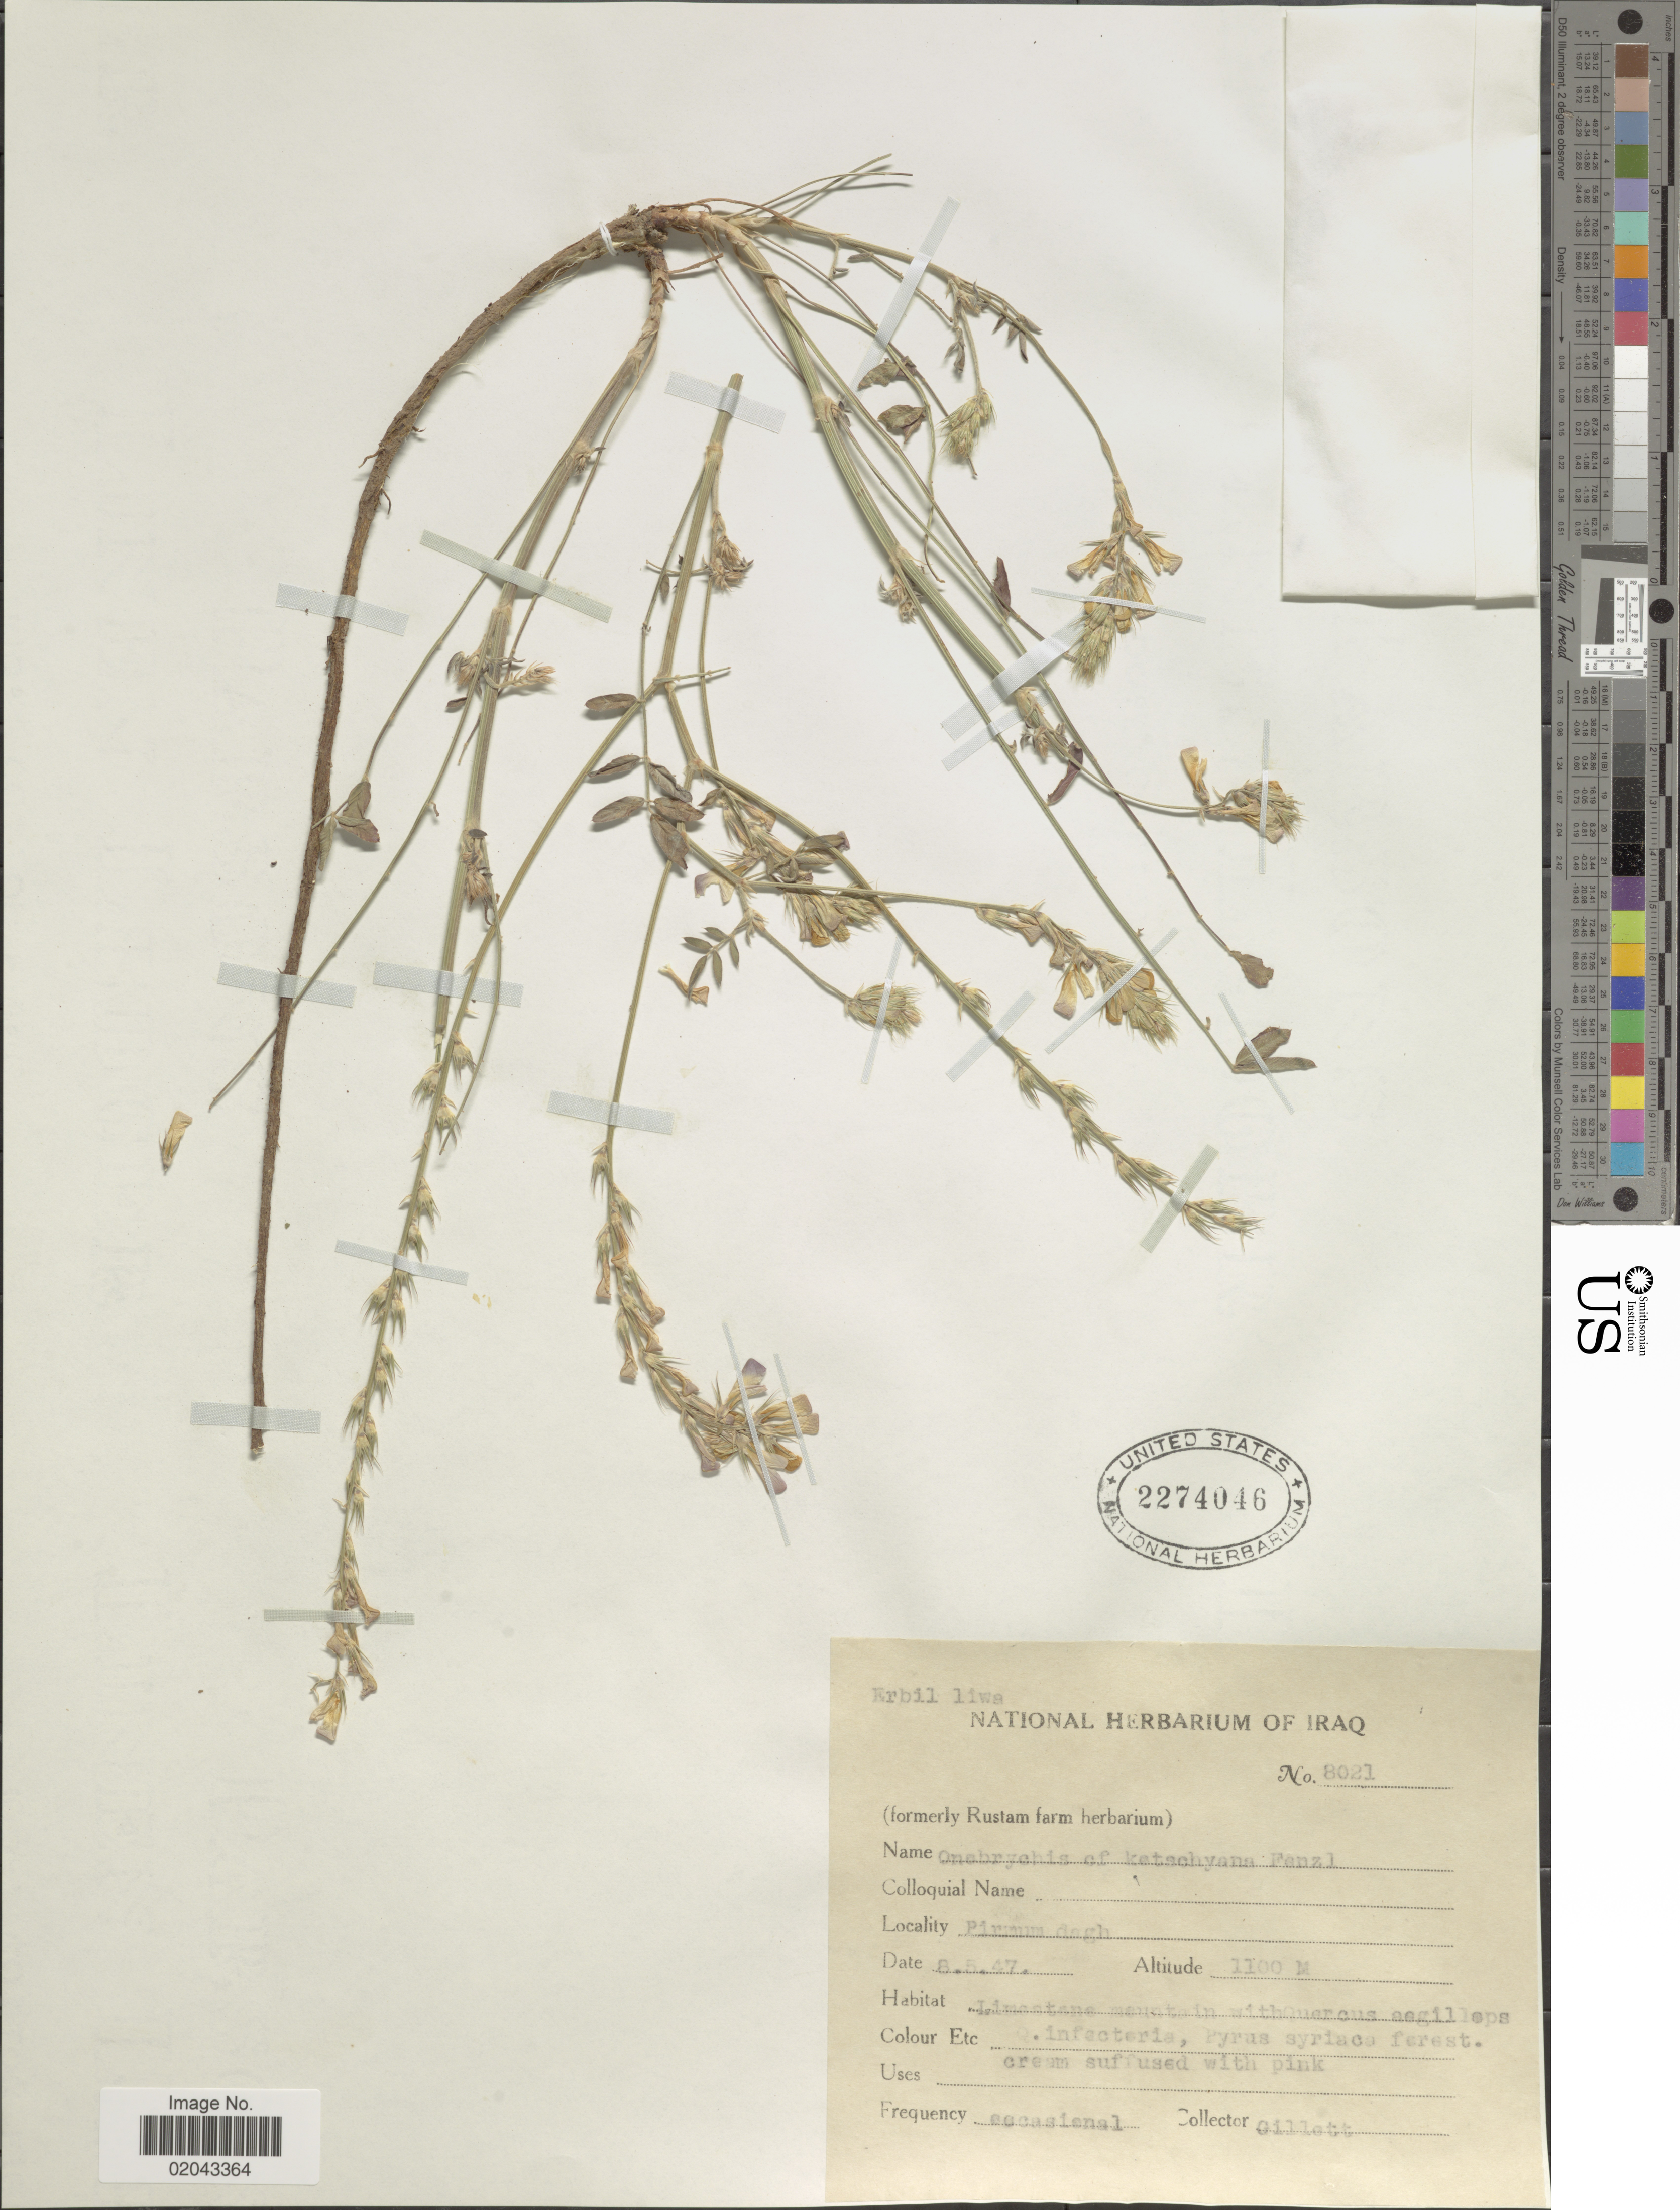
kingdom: Plantae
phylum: Tracheophyta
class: Magnoliopsida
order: Fabales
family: Fabaceae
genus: Onobrychis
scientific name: Onobrychis kotschyana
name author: Fenzl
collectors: Gillett, --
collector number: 8021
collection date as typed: Transcribed d/m/y: 8/5/47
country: Iraq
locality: Pimun dagh [interpreted]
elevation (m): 1100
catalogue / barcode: US 2274046